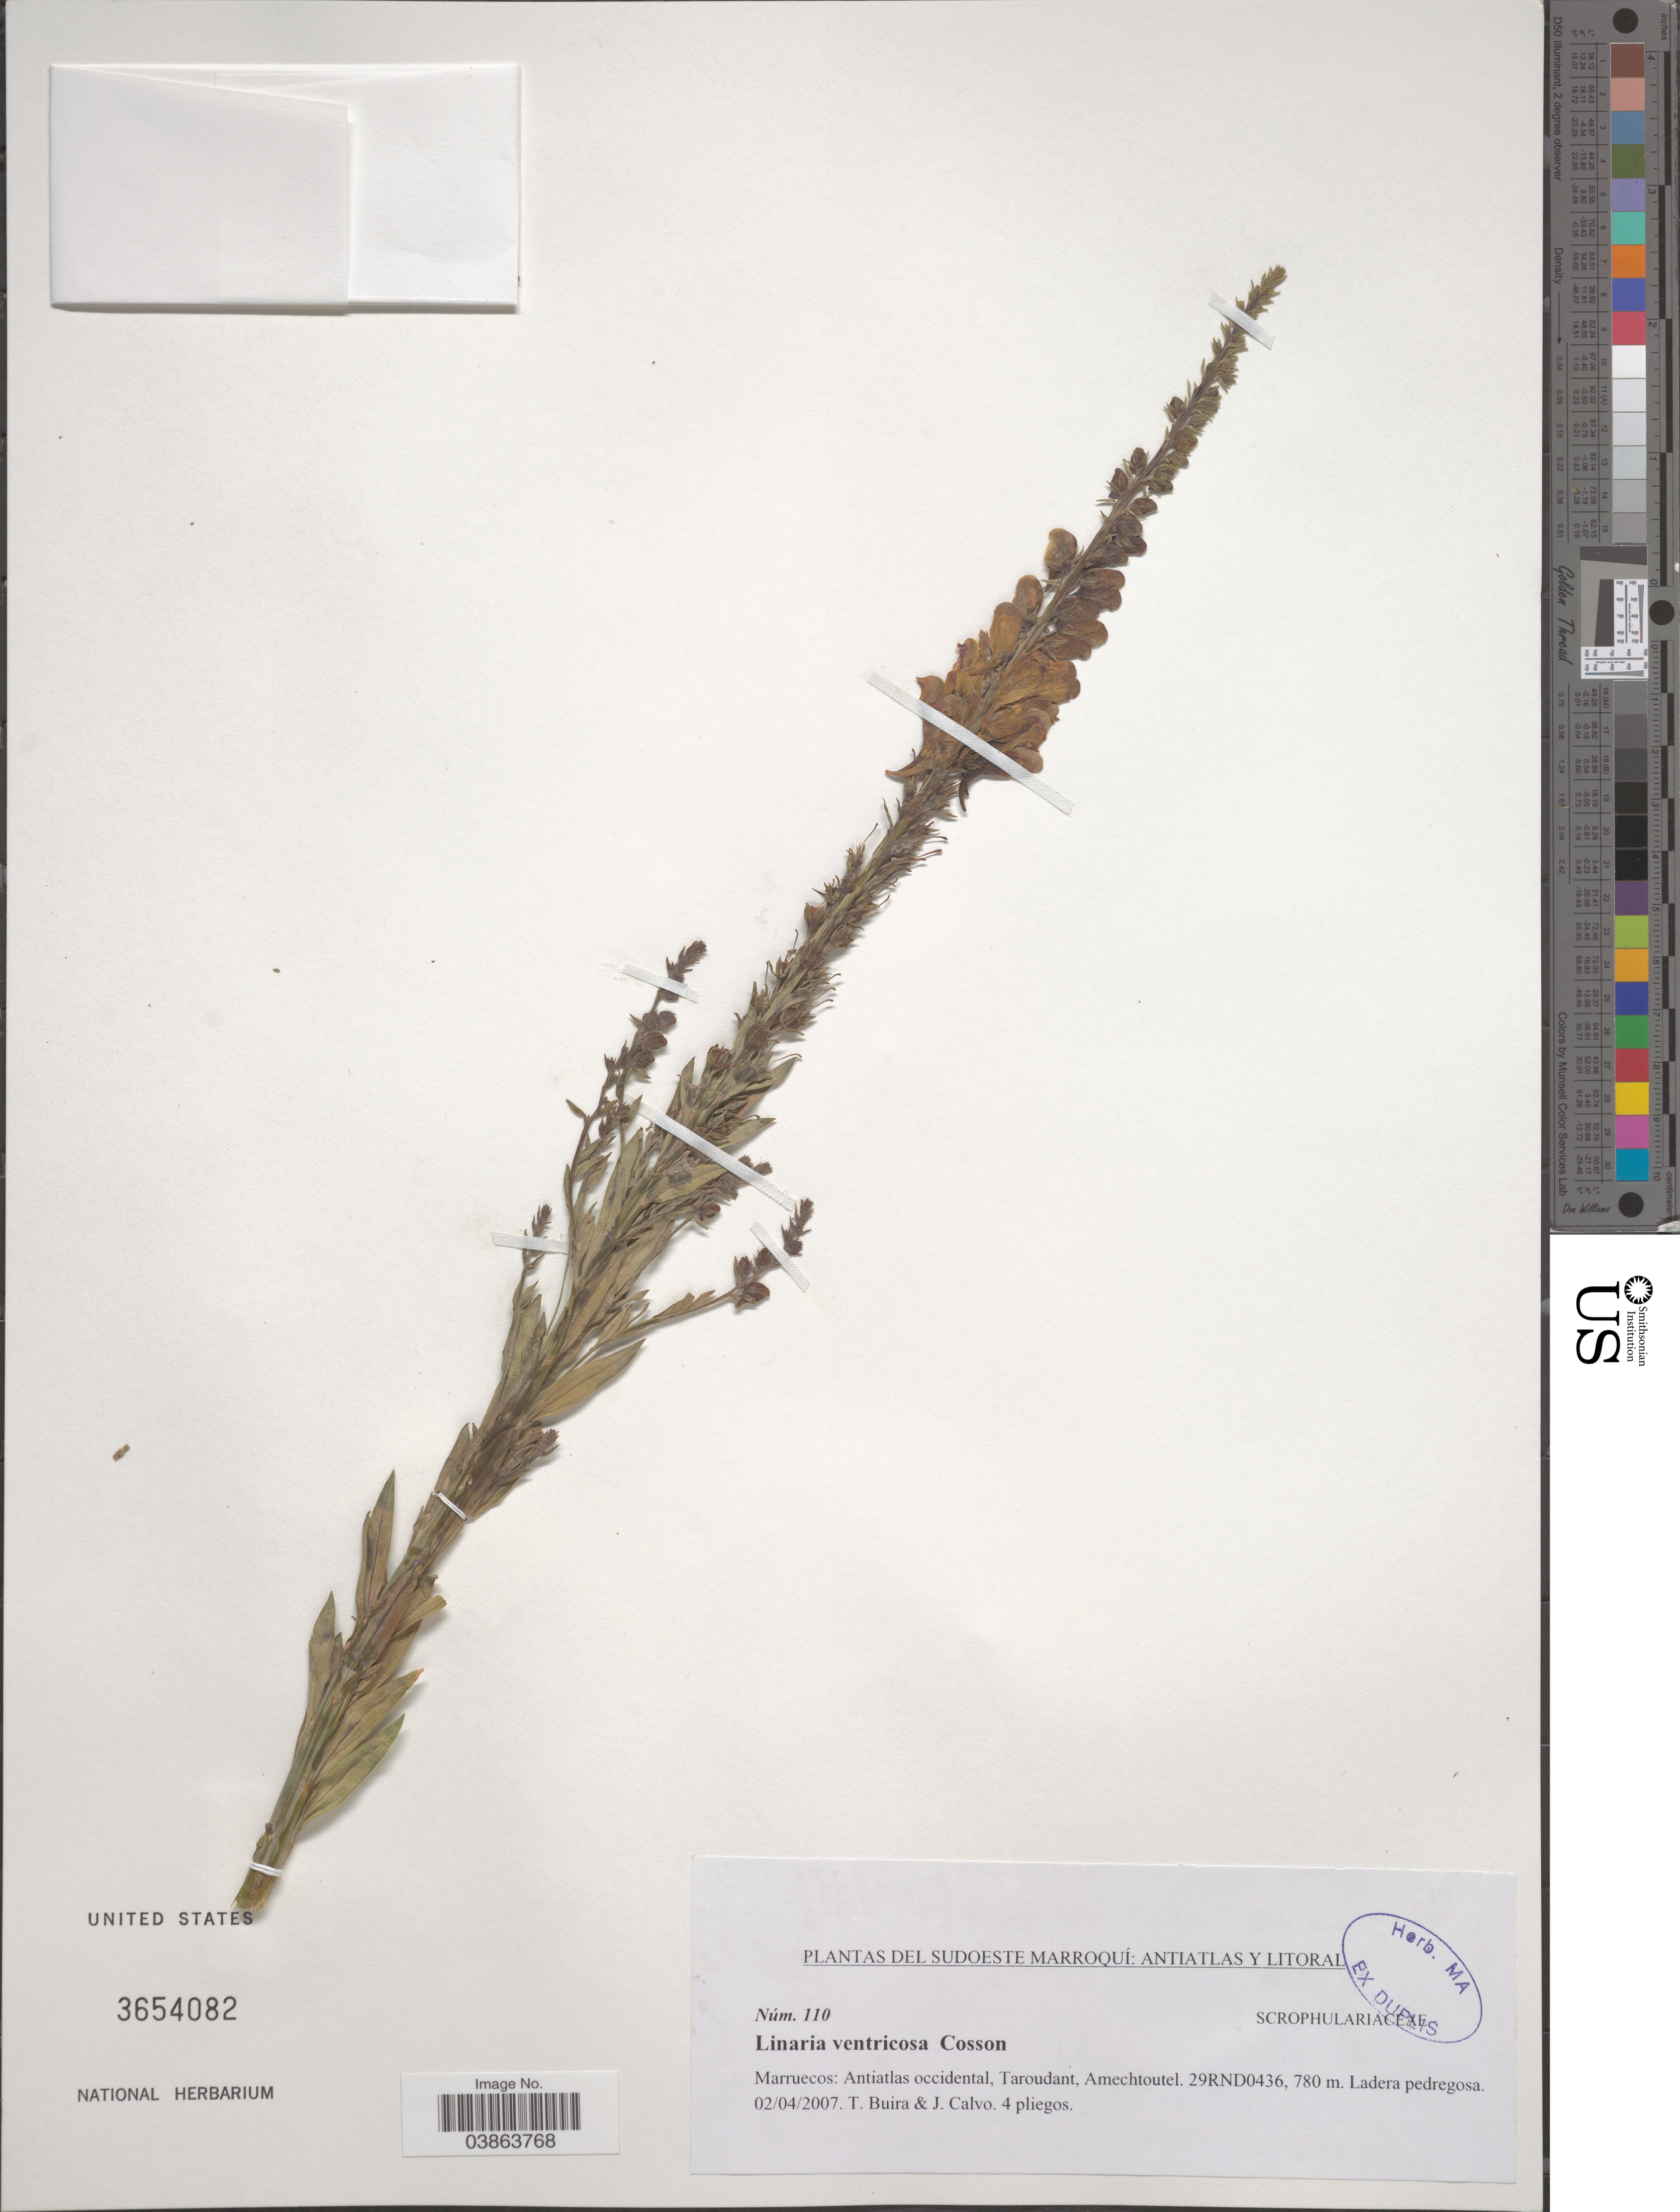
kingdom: Plantae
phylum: Tracheophyta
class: Magnoliopsida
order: Lamiales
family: Plantaginaceae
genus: Linaria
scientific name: Linaria ventricosa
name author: Coss. & Balansa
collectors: T. Buira & J. Calvo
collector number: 110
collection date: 2007-04-02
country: Morocco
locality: Sudoeste Marroquí: Antiatlas y Litoral. Marruecos: Antiatlas occidental, Taroudant, Amechtoutel. 29RND0436.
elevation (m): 780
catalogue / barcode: US 3654082